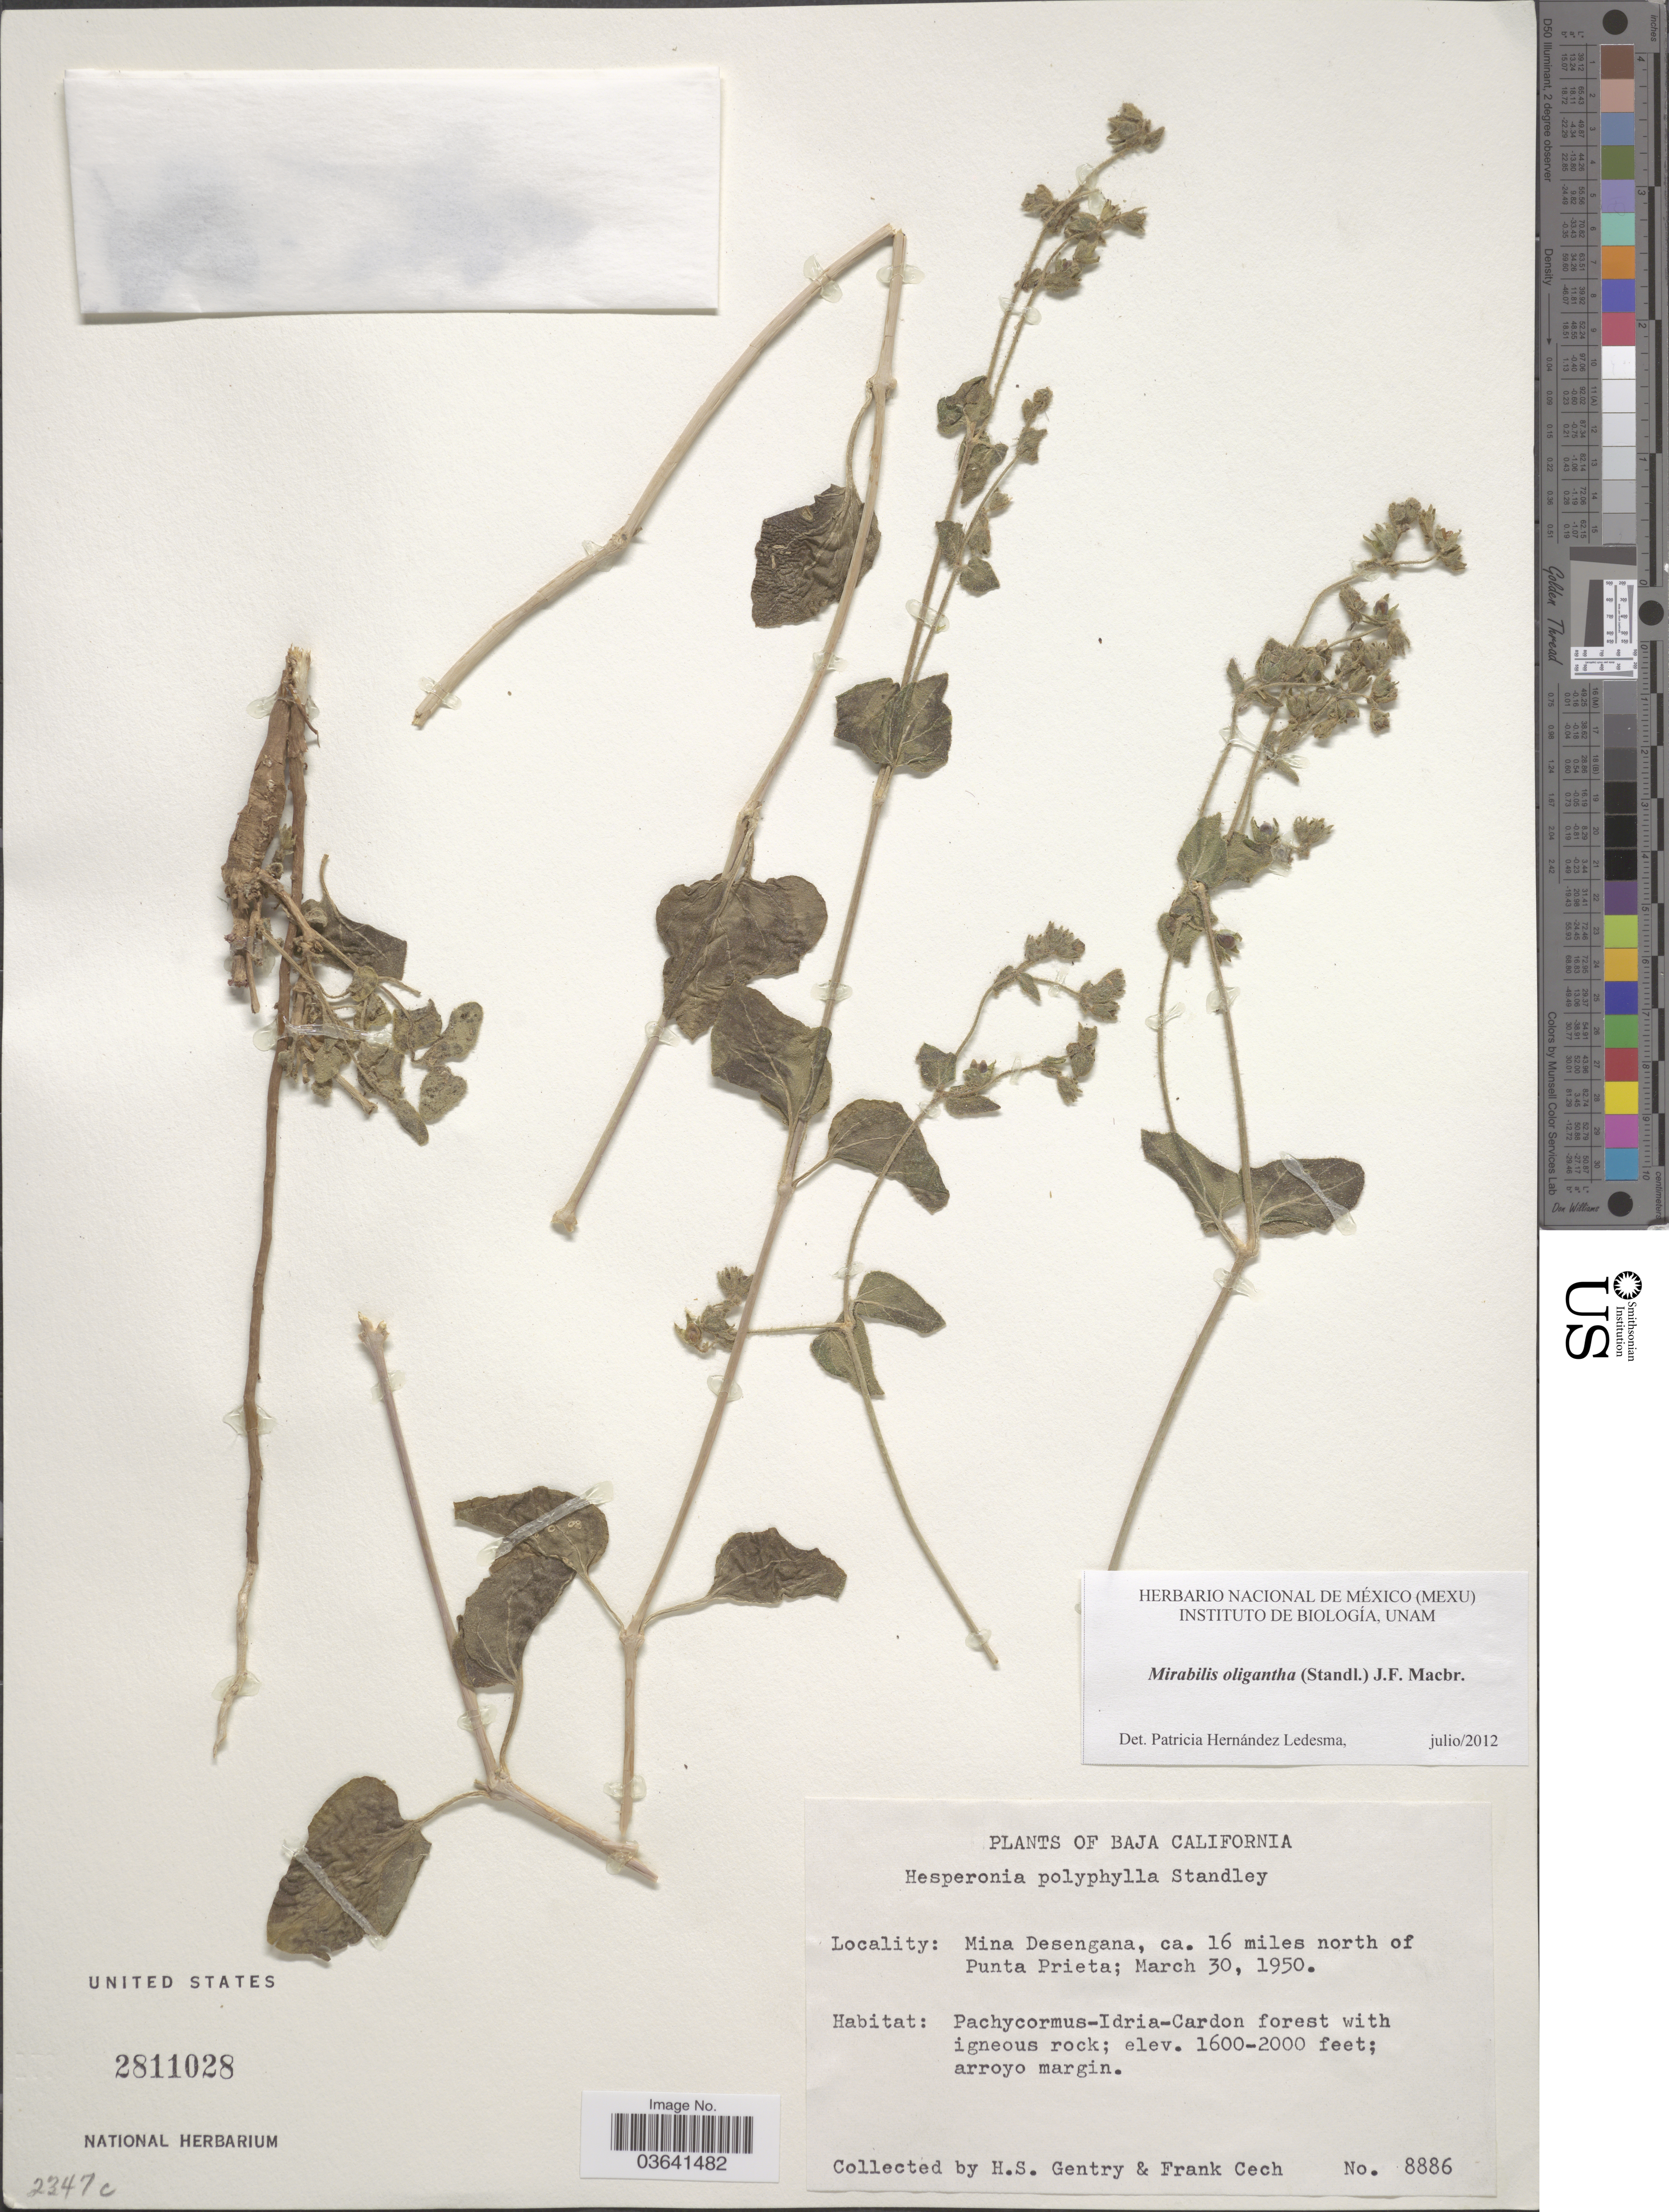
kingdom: Plantae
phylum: Tracheophyta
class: Magnoliopsida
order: Caryophyllales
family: Nyctaginaceae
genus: Mirabilis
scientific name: Mirabilis oligantha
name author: (Standl.) J.F. Macbr.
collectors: H. S. Gentry & F. Cech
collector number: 8886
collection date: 1950-03-30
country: Mexico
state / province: Baja California Norte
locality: Mina Desengana, ca. 16 miles north of Punta Prieta.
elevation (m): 488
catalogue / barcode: US 2811028